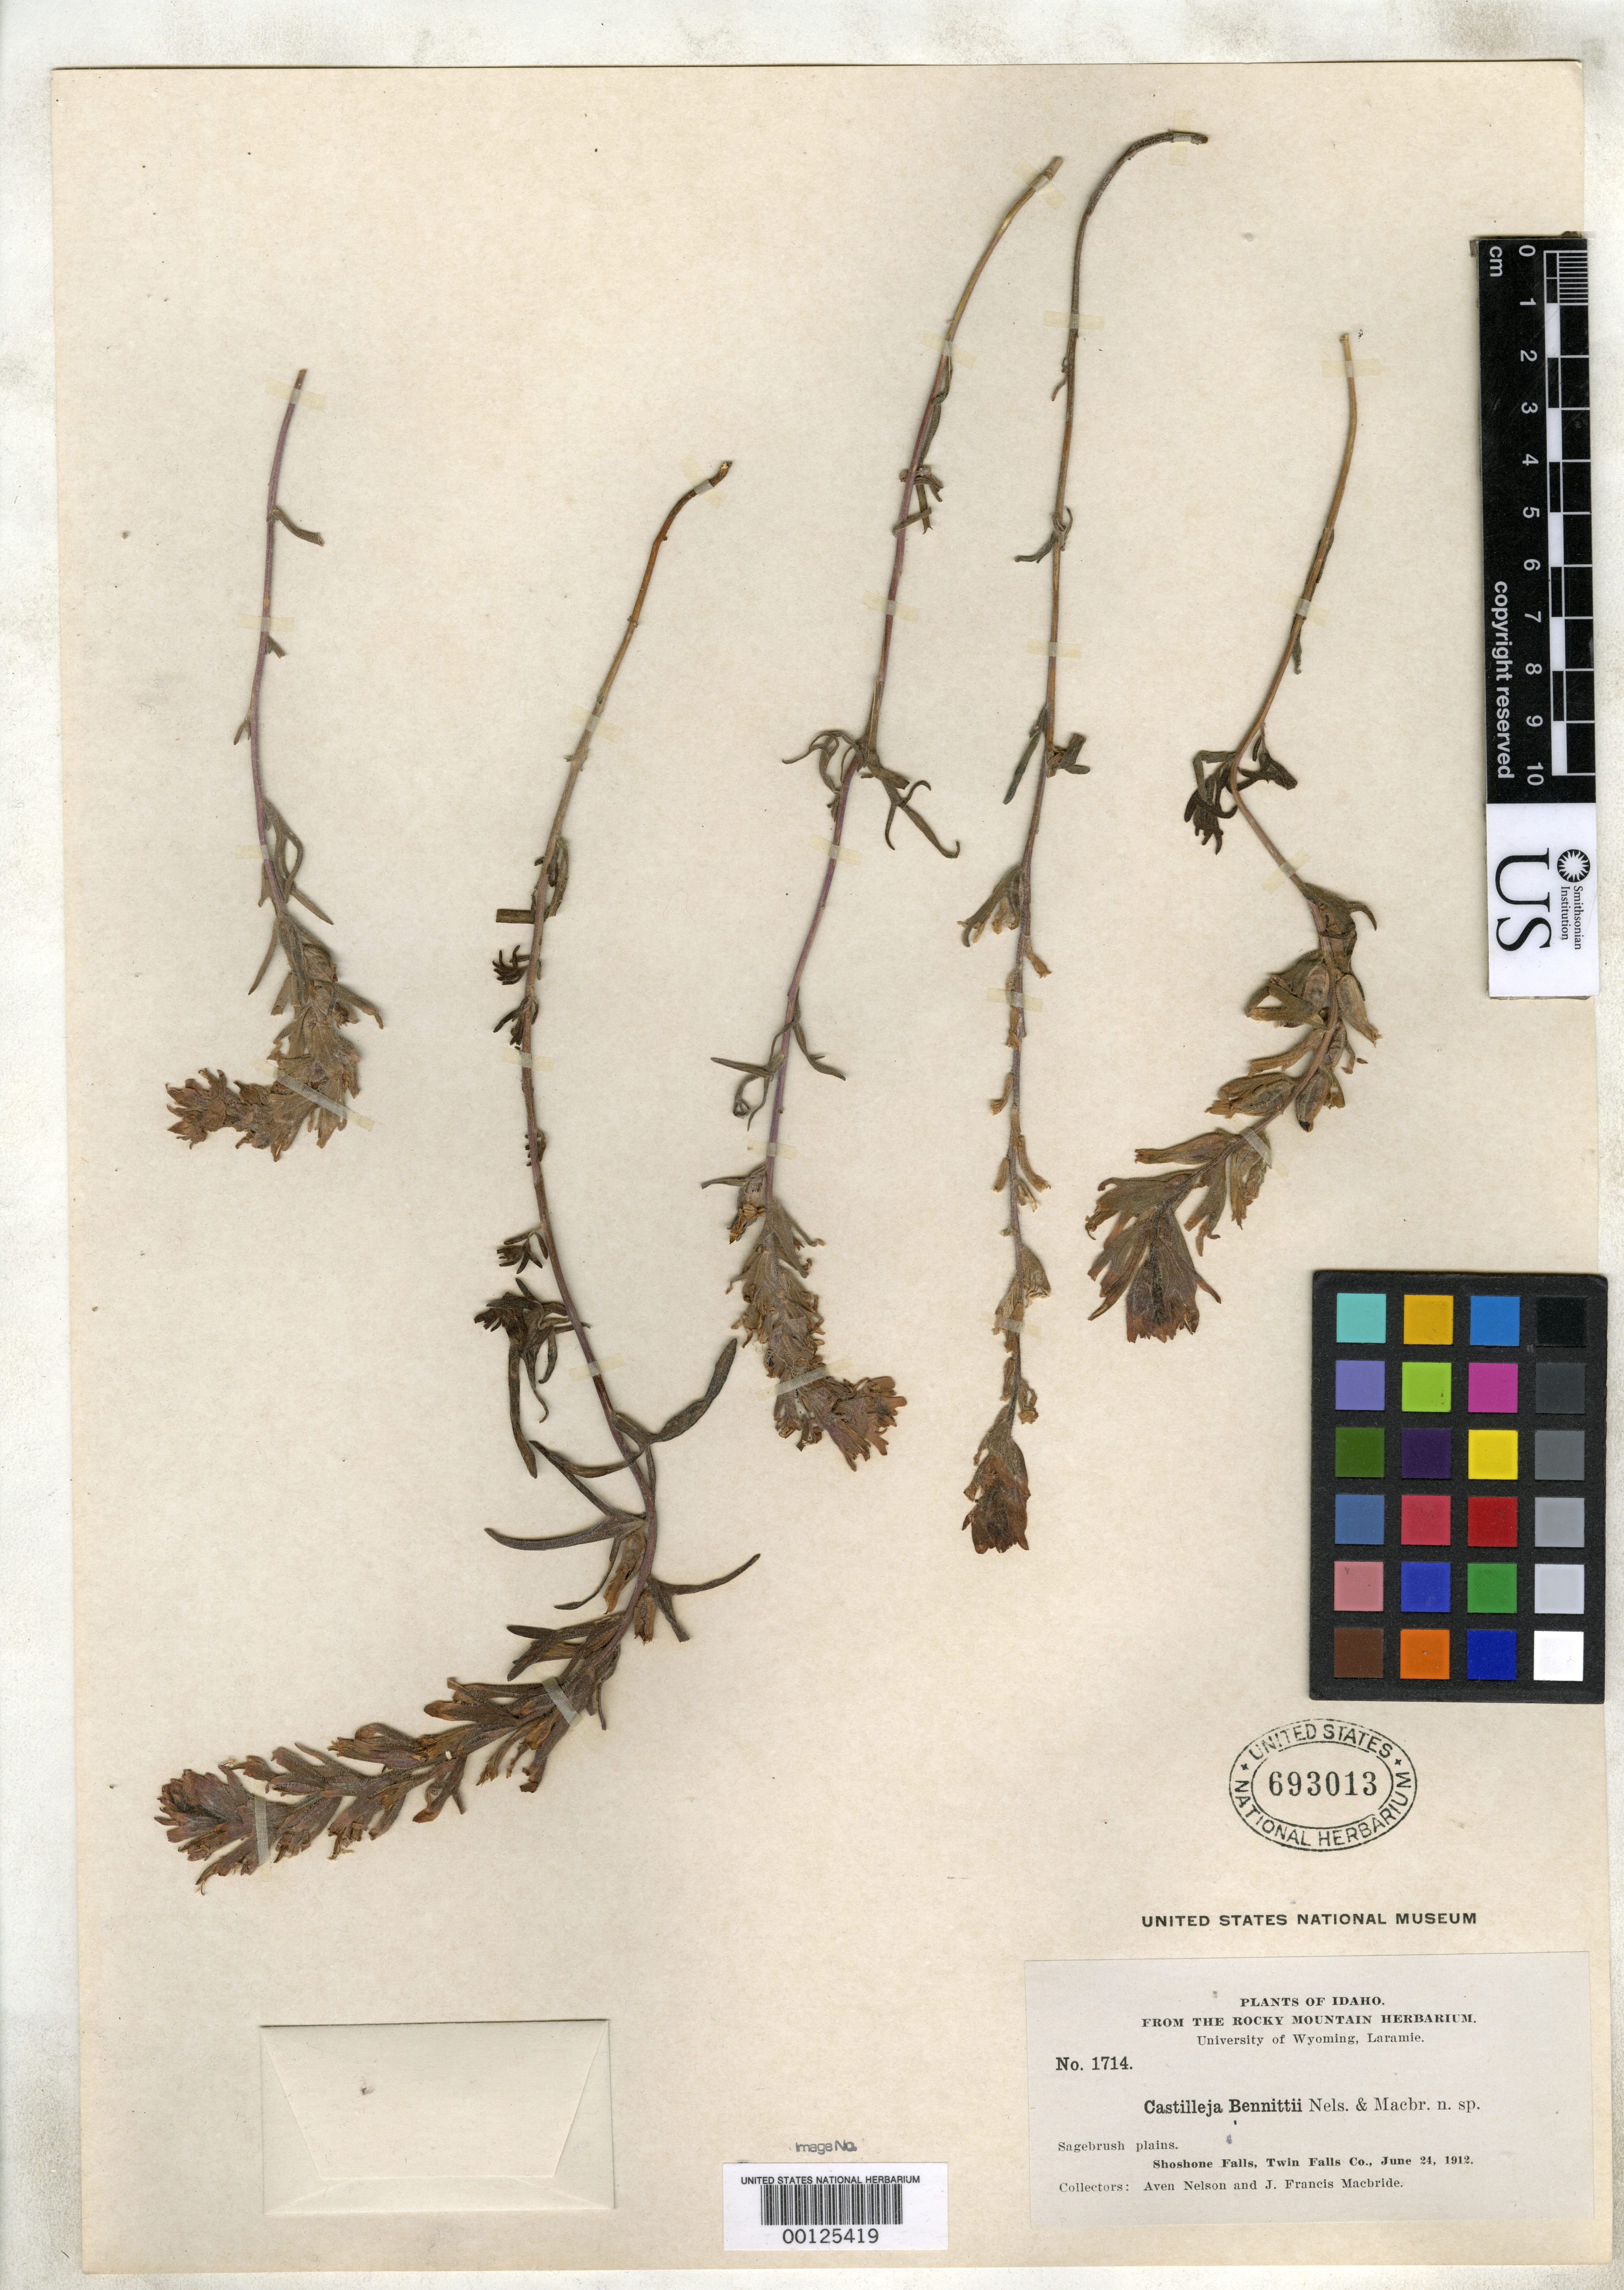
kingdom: Plantae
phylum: Tracheophyta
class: Magnoliopsida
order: Lamiales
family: Orobanchaceae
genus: Castilleja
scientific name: Castilleja bennittii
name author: A. Nelson & J.F. Macbr.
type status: Isotype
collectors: A. Nelson & J. F. Macbride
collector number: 1714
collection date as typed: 24 Jun 1912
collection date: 1912-06-24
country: United States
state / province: Idaho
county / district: Twin Falls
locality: Shoshone Falls.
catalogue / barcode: US 693013